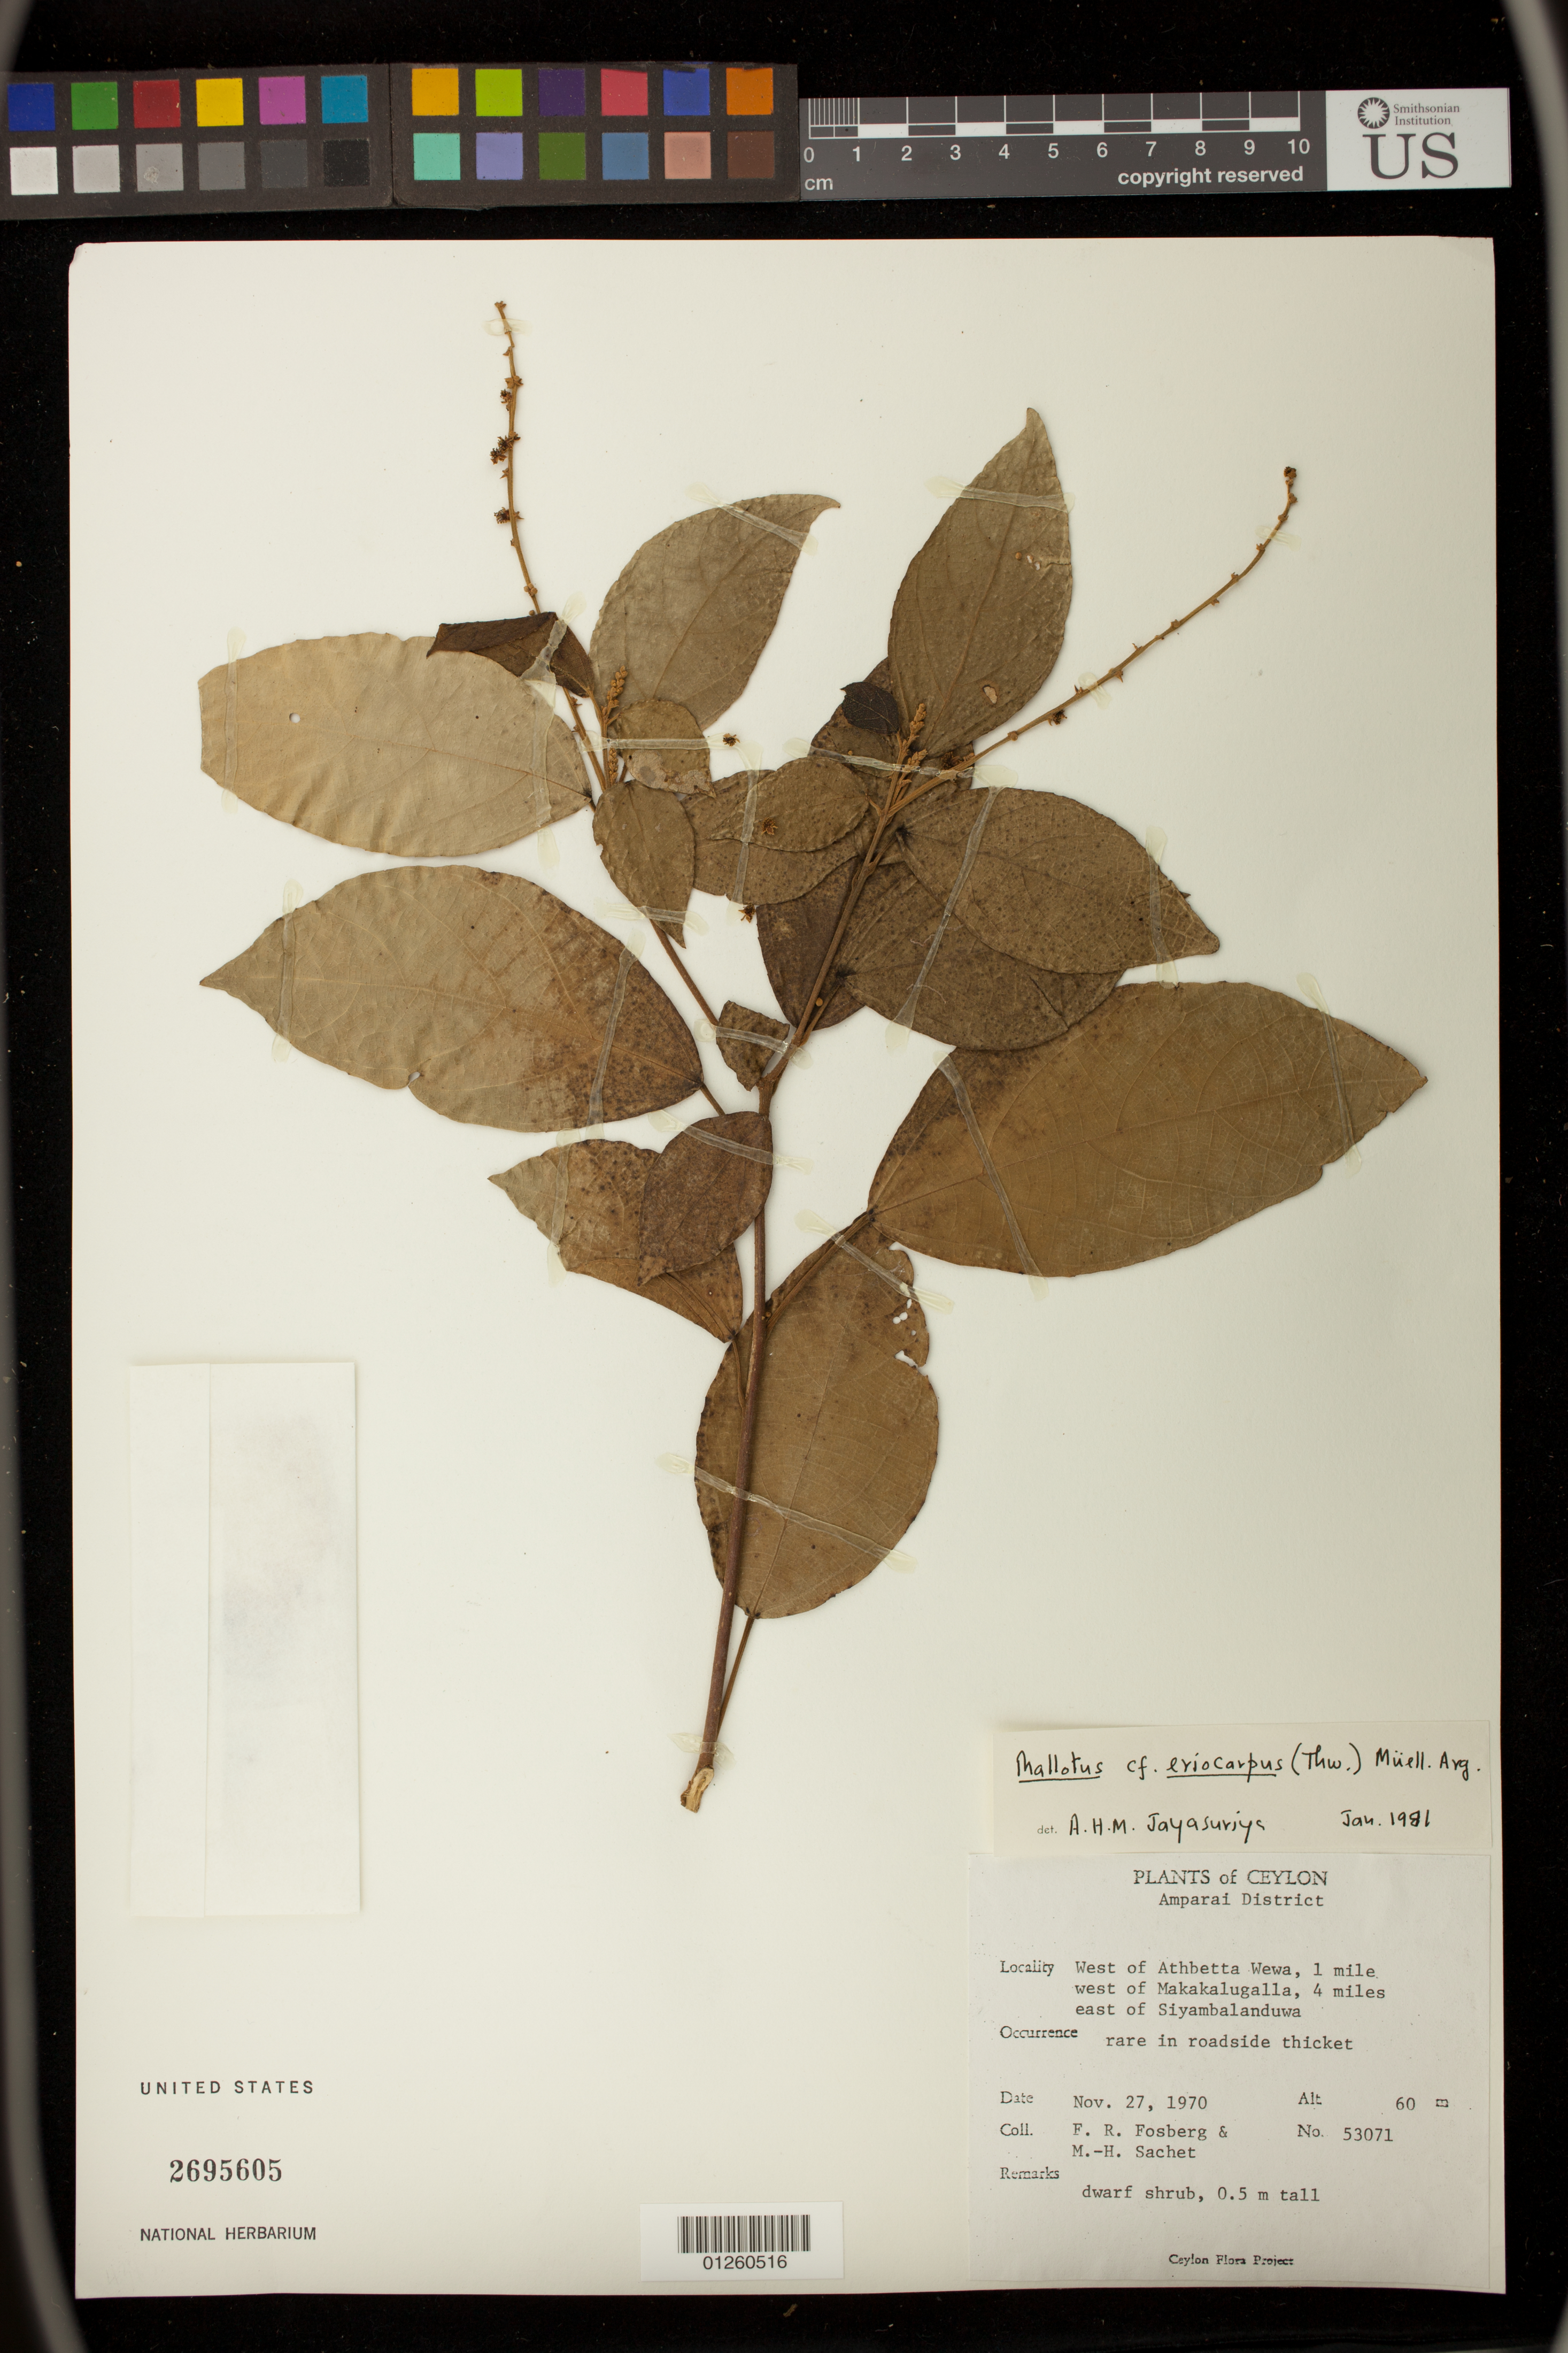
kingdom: Plantae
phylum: Tracheophyta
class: Magnoliopsida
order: Malpighiales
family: Euphorbiaceae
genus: Mallotus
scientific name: Mallotus sp.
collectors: F. R. Fosberg & M.-H. Sachet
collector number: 53071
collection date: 1970-11-27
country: Sri Lanka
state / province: Uva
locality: West of Athbetta Wewa, 1 mile west of Makakalugalla, 4 miles east of Siyambalanduwa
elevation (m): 60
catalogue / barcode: US 2695605